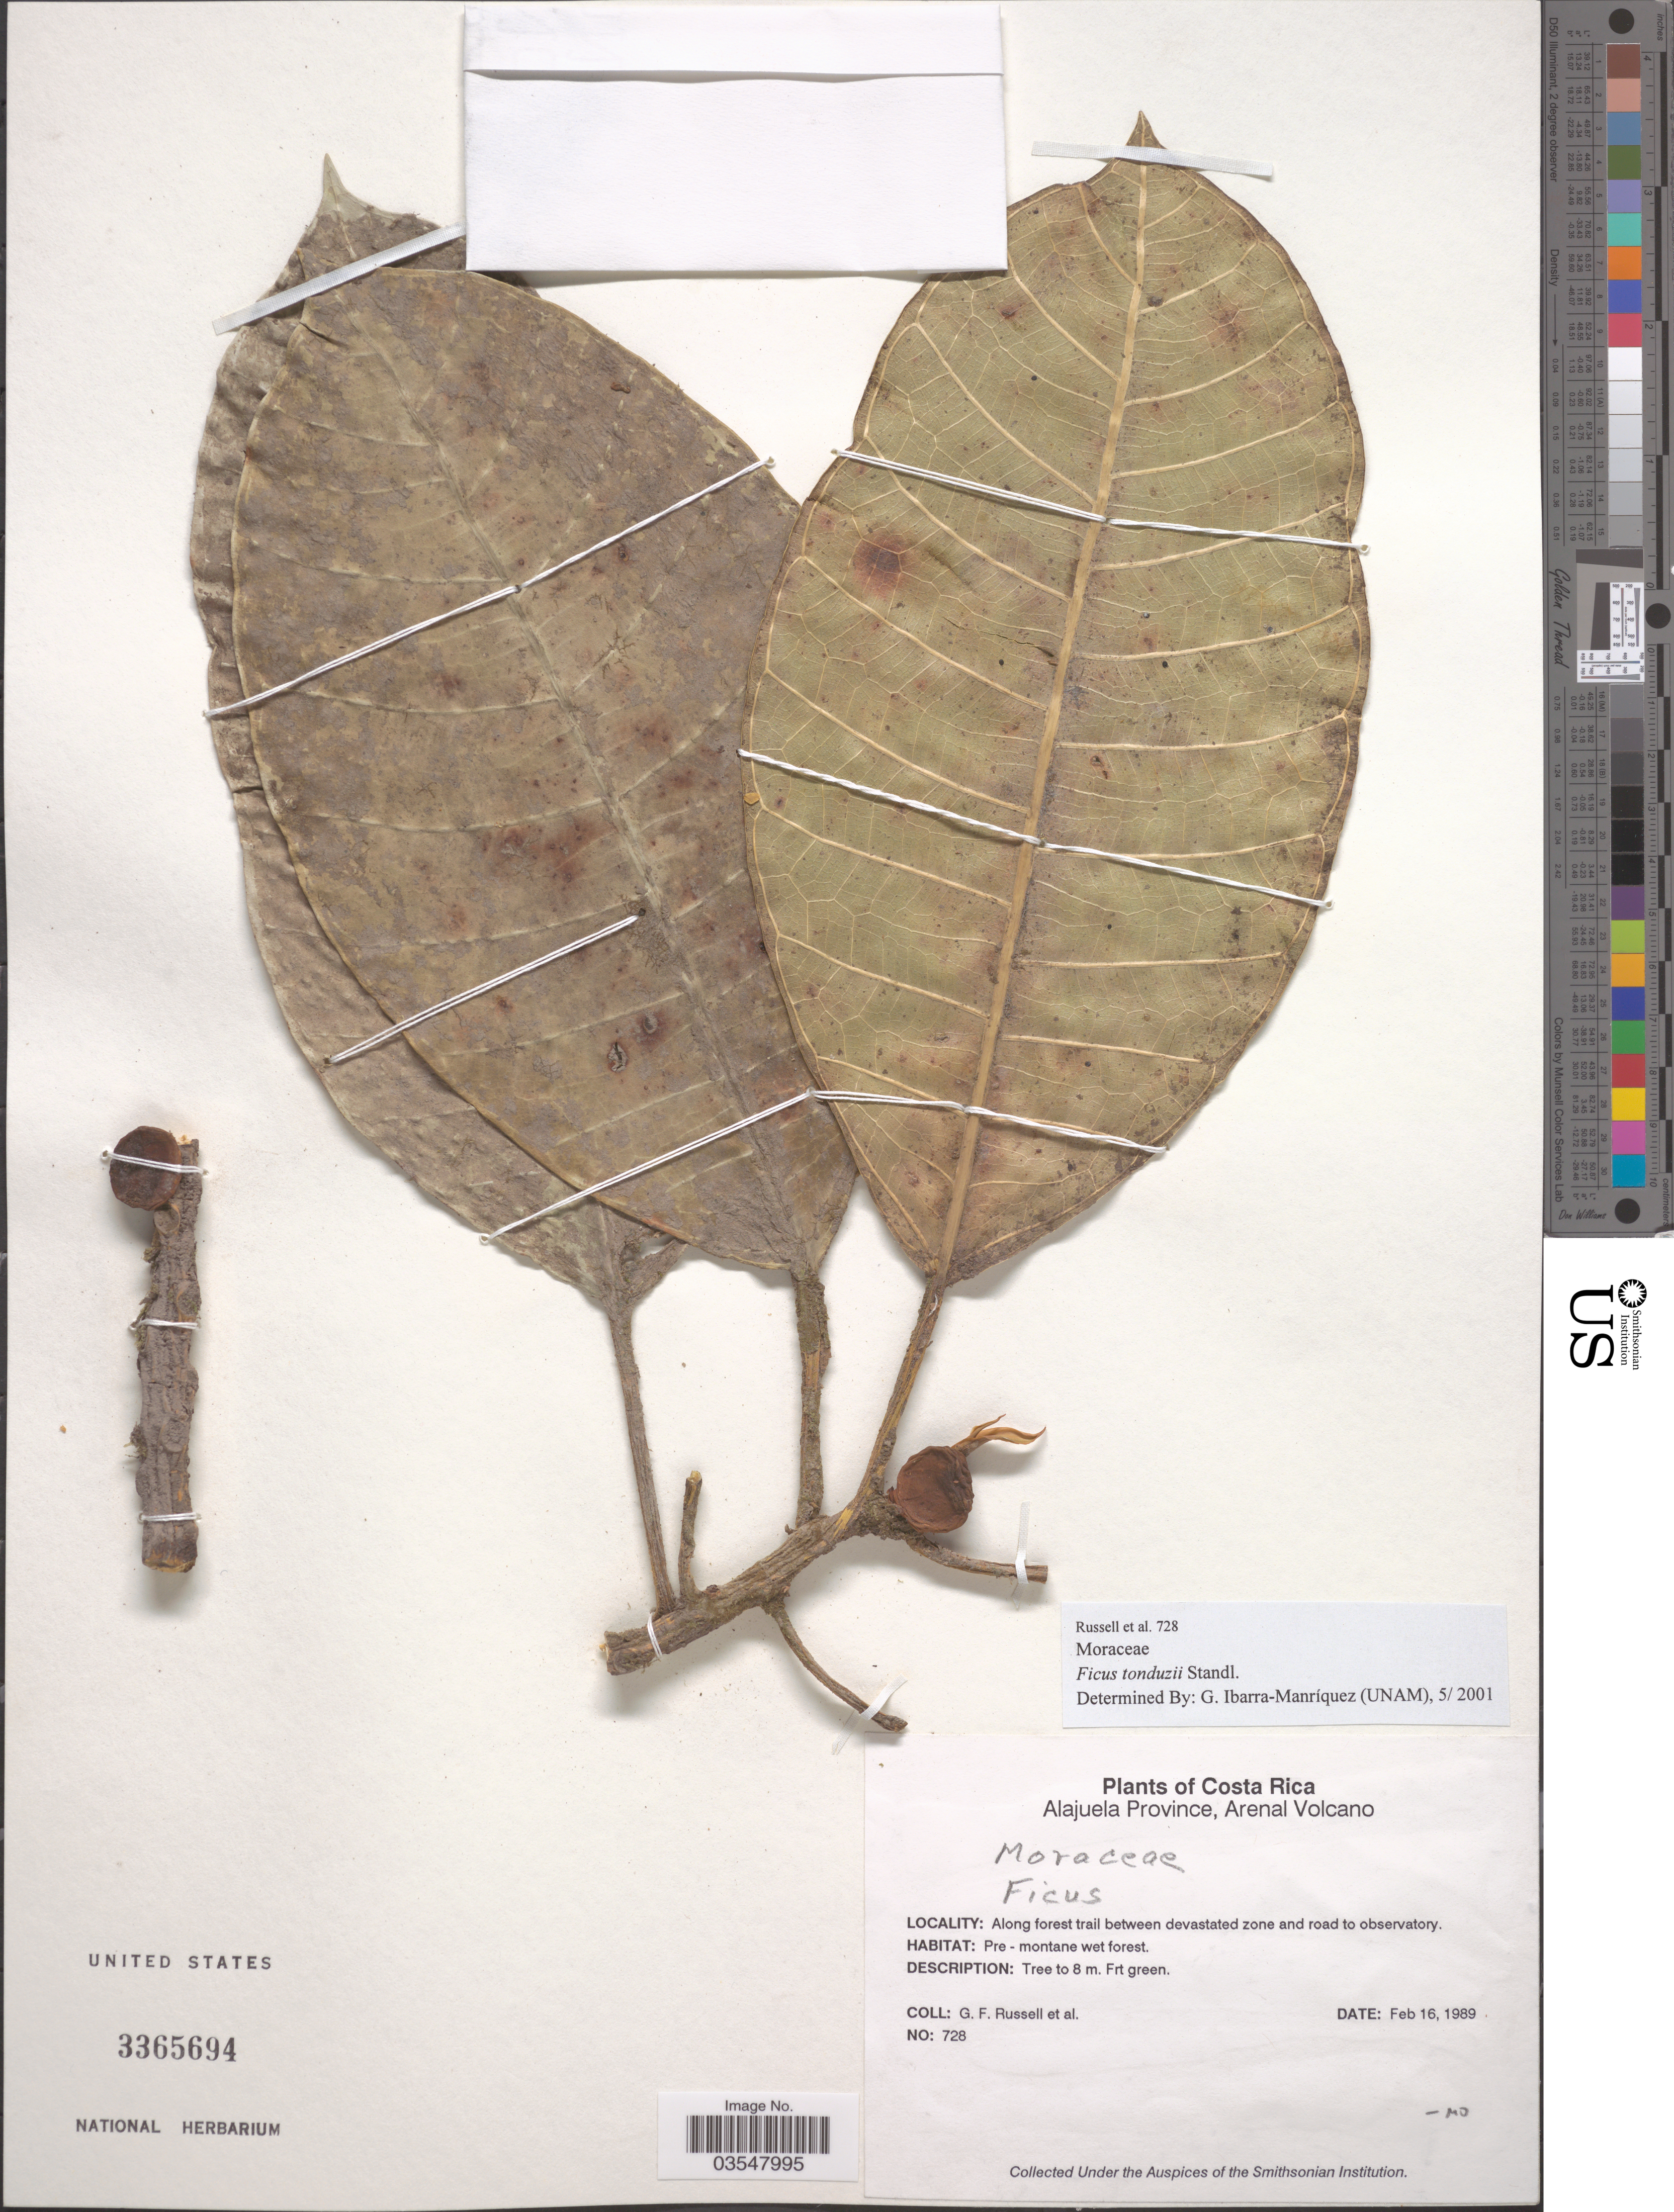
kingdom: Plantae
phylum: Tracheophyta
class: Magnoliopsida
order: Rosales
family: Moraceae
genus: Ficus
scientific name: Ficus tonduzii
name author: Standl.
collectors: G. Russell & et al.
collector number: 728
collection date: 1989-02-16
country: Costa Rica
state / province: Alajuela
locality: Arenal Volcano. Along forest trail between devastated zone and road to observatory.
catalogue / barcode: US 3365694